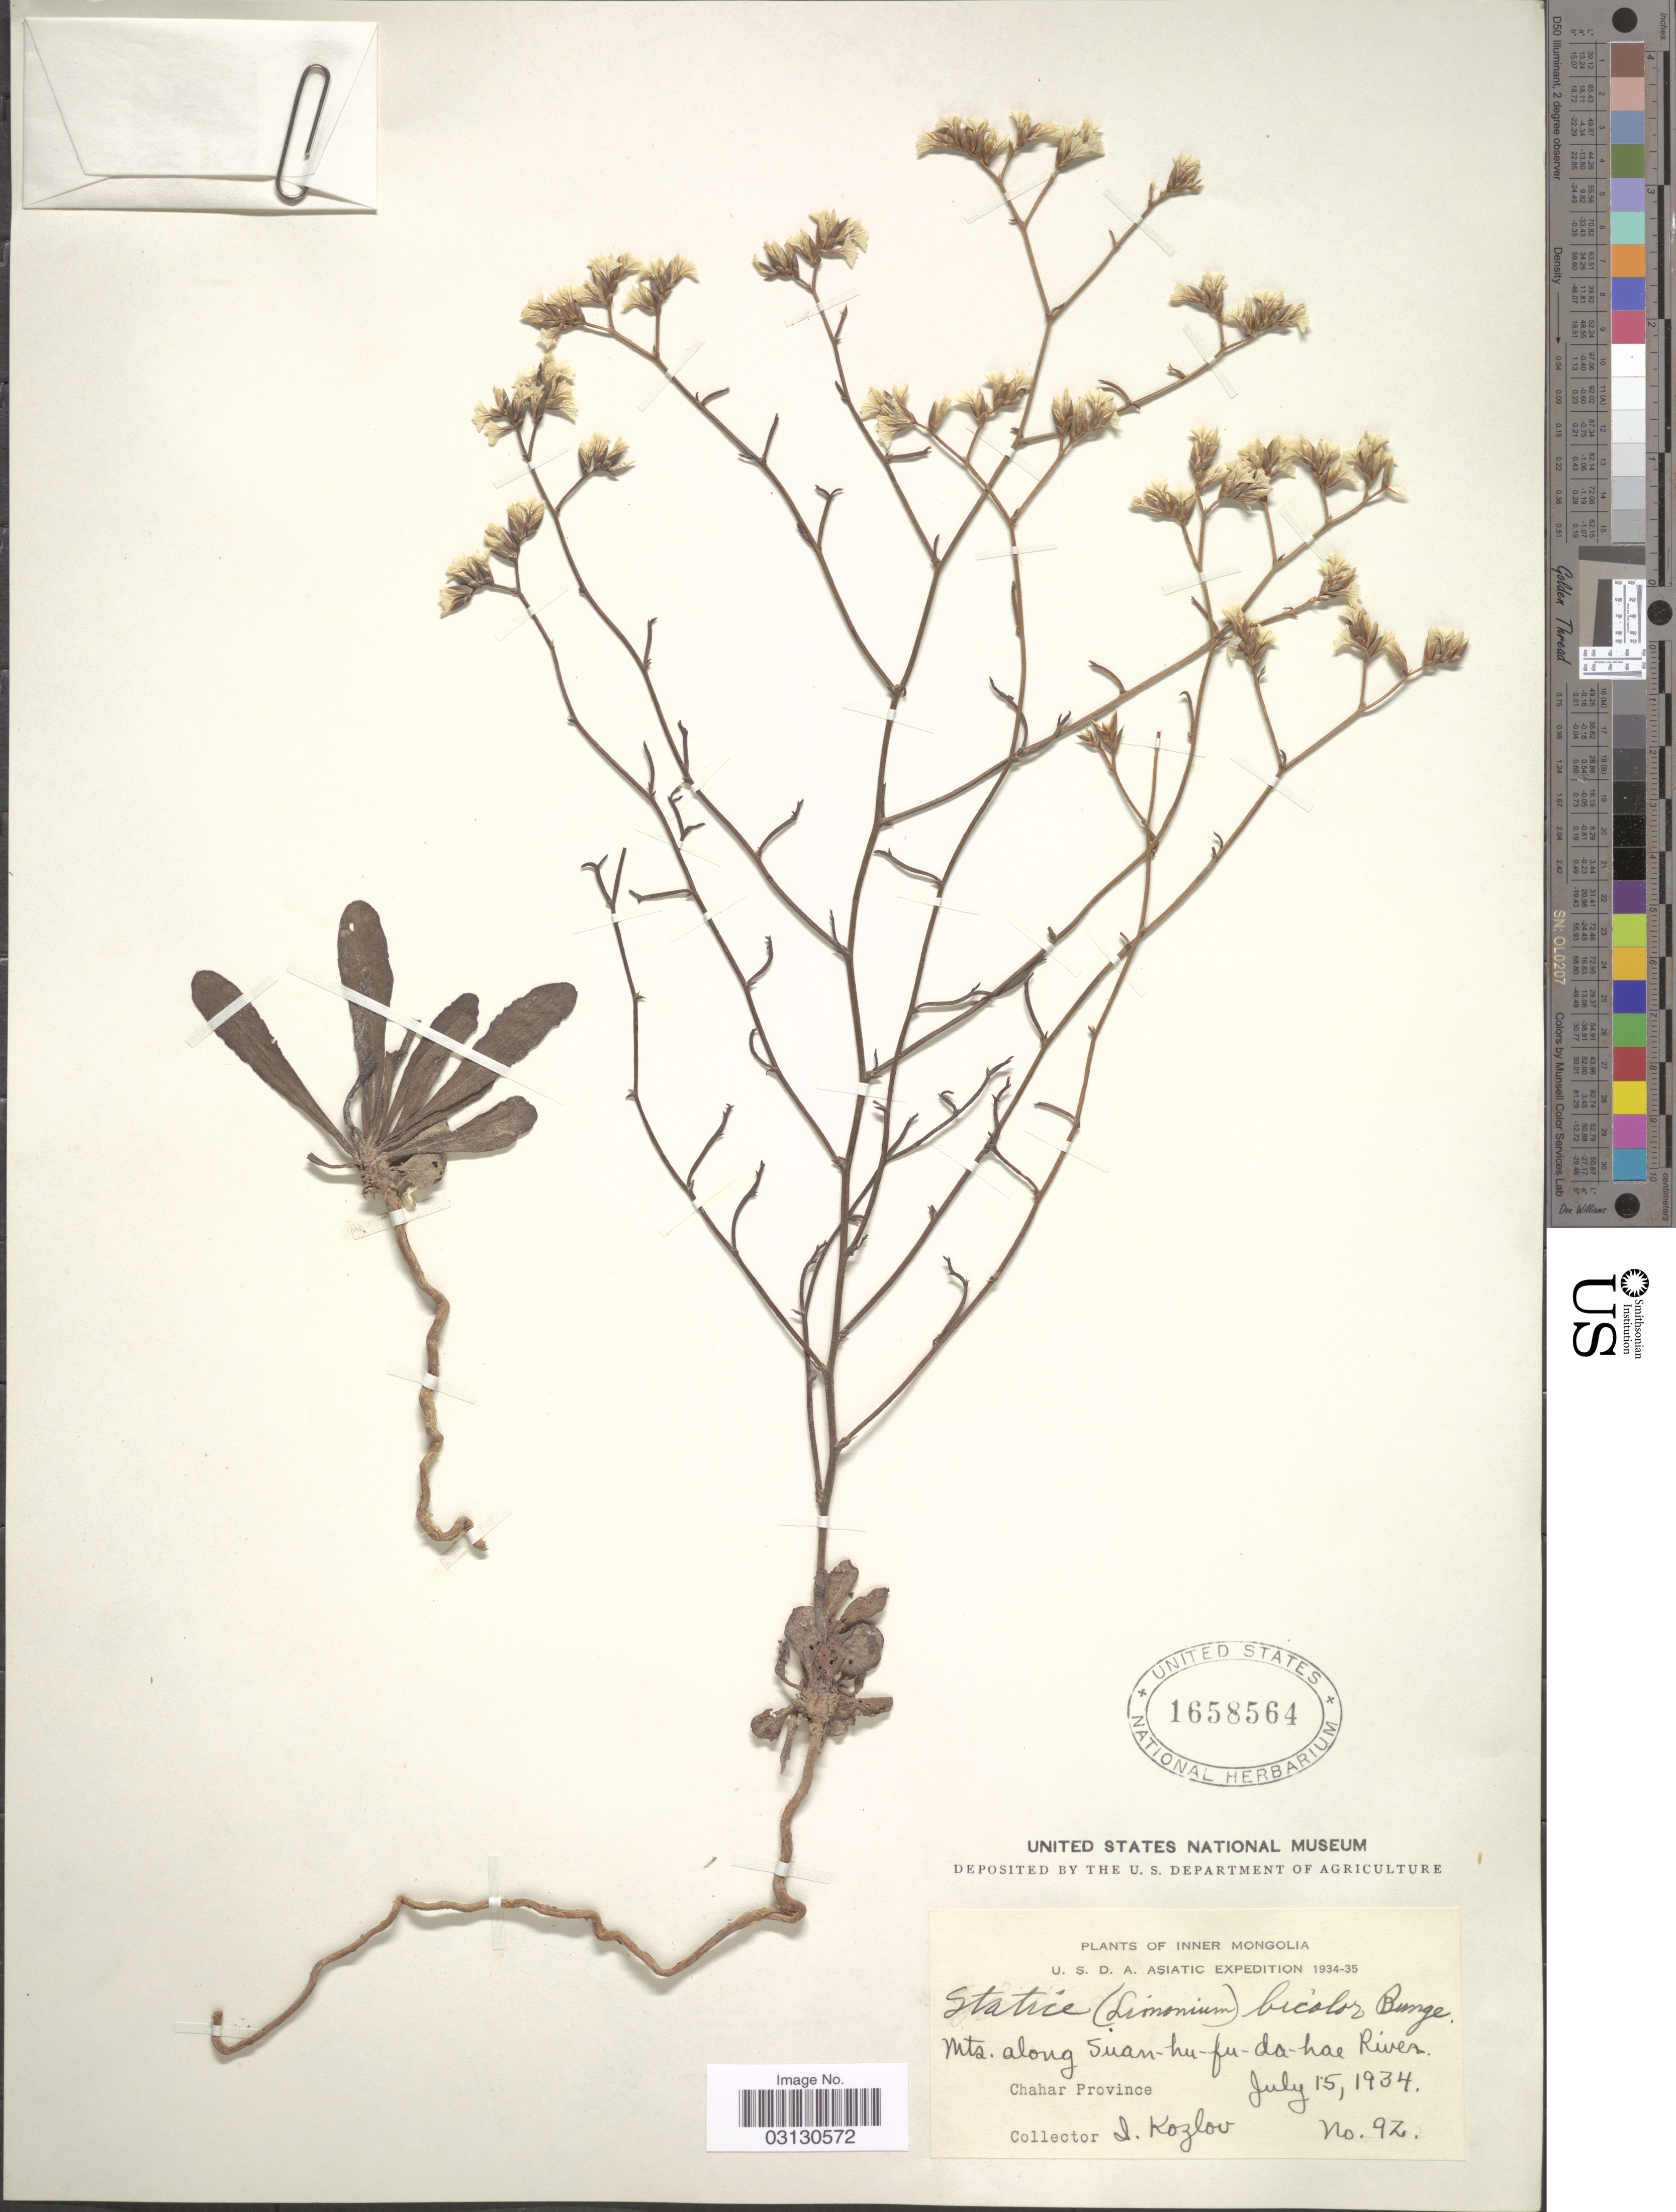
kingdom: Plantae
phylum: Tracheophyta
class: Magnoliopsida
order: Caryophyllales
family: Plumbaginaceae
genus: Limonium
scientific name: Limonium bicolor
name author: (Bunge) Kuntze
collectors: I. Kozlov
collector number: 92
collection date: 1934-07-15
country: China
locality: Inner Mongolia. Asiatic. Mts. along Suan-hu-fu-da-hae River. Chahar Province.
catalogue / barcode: US 1658564